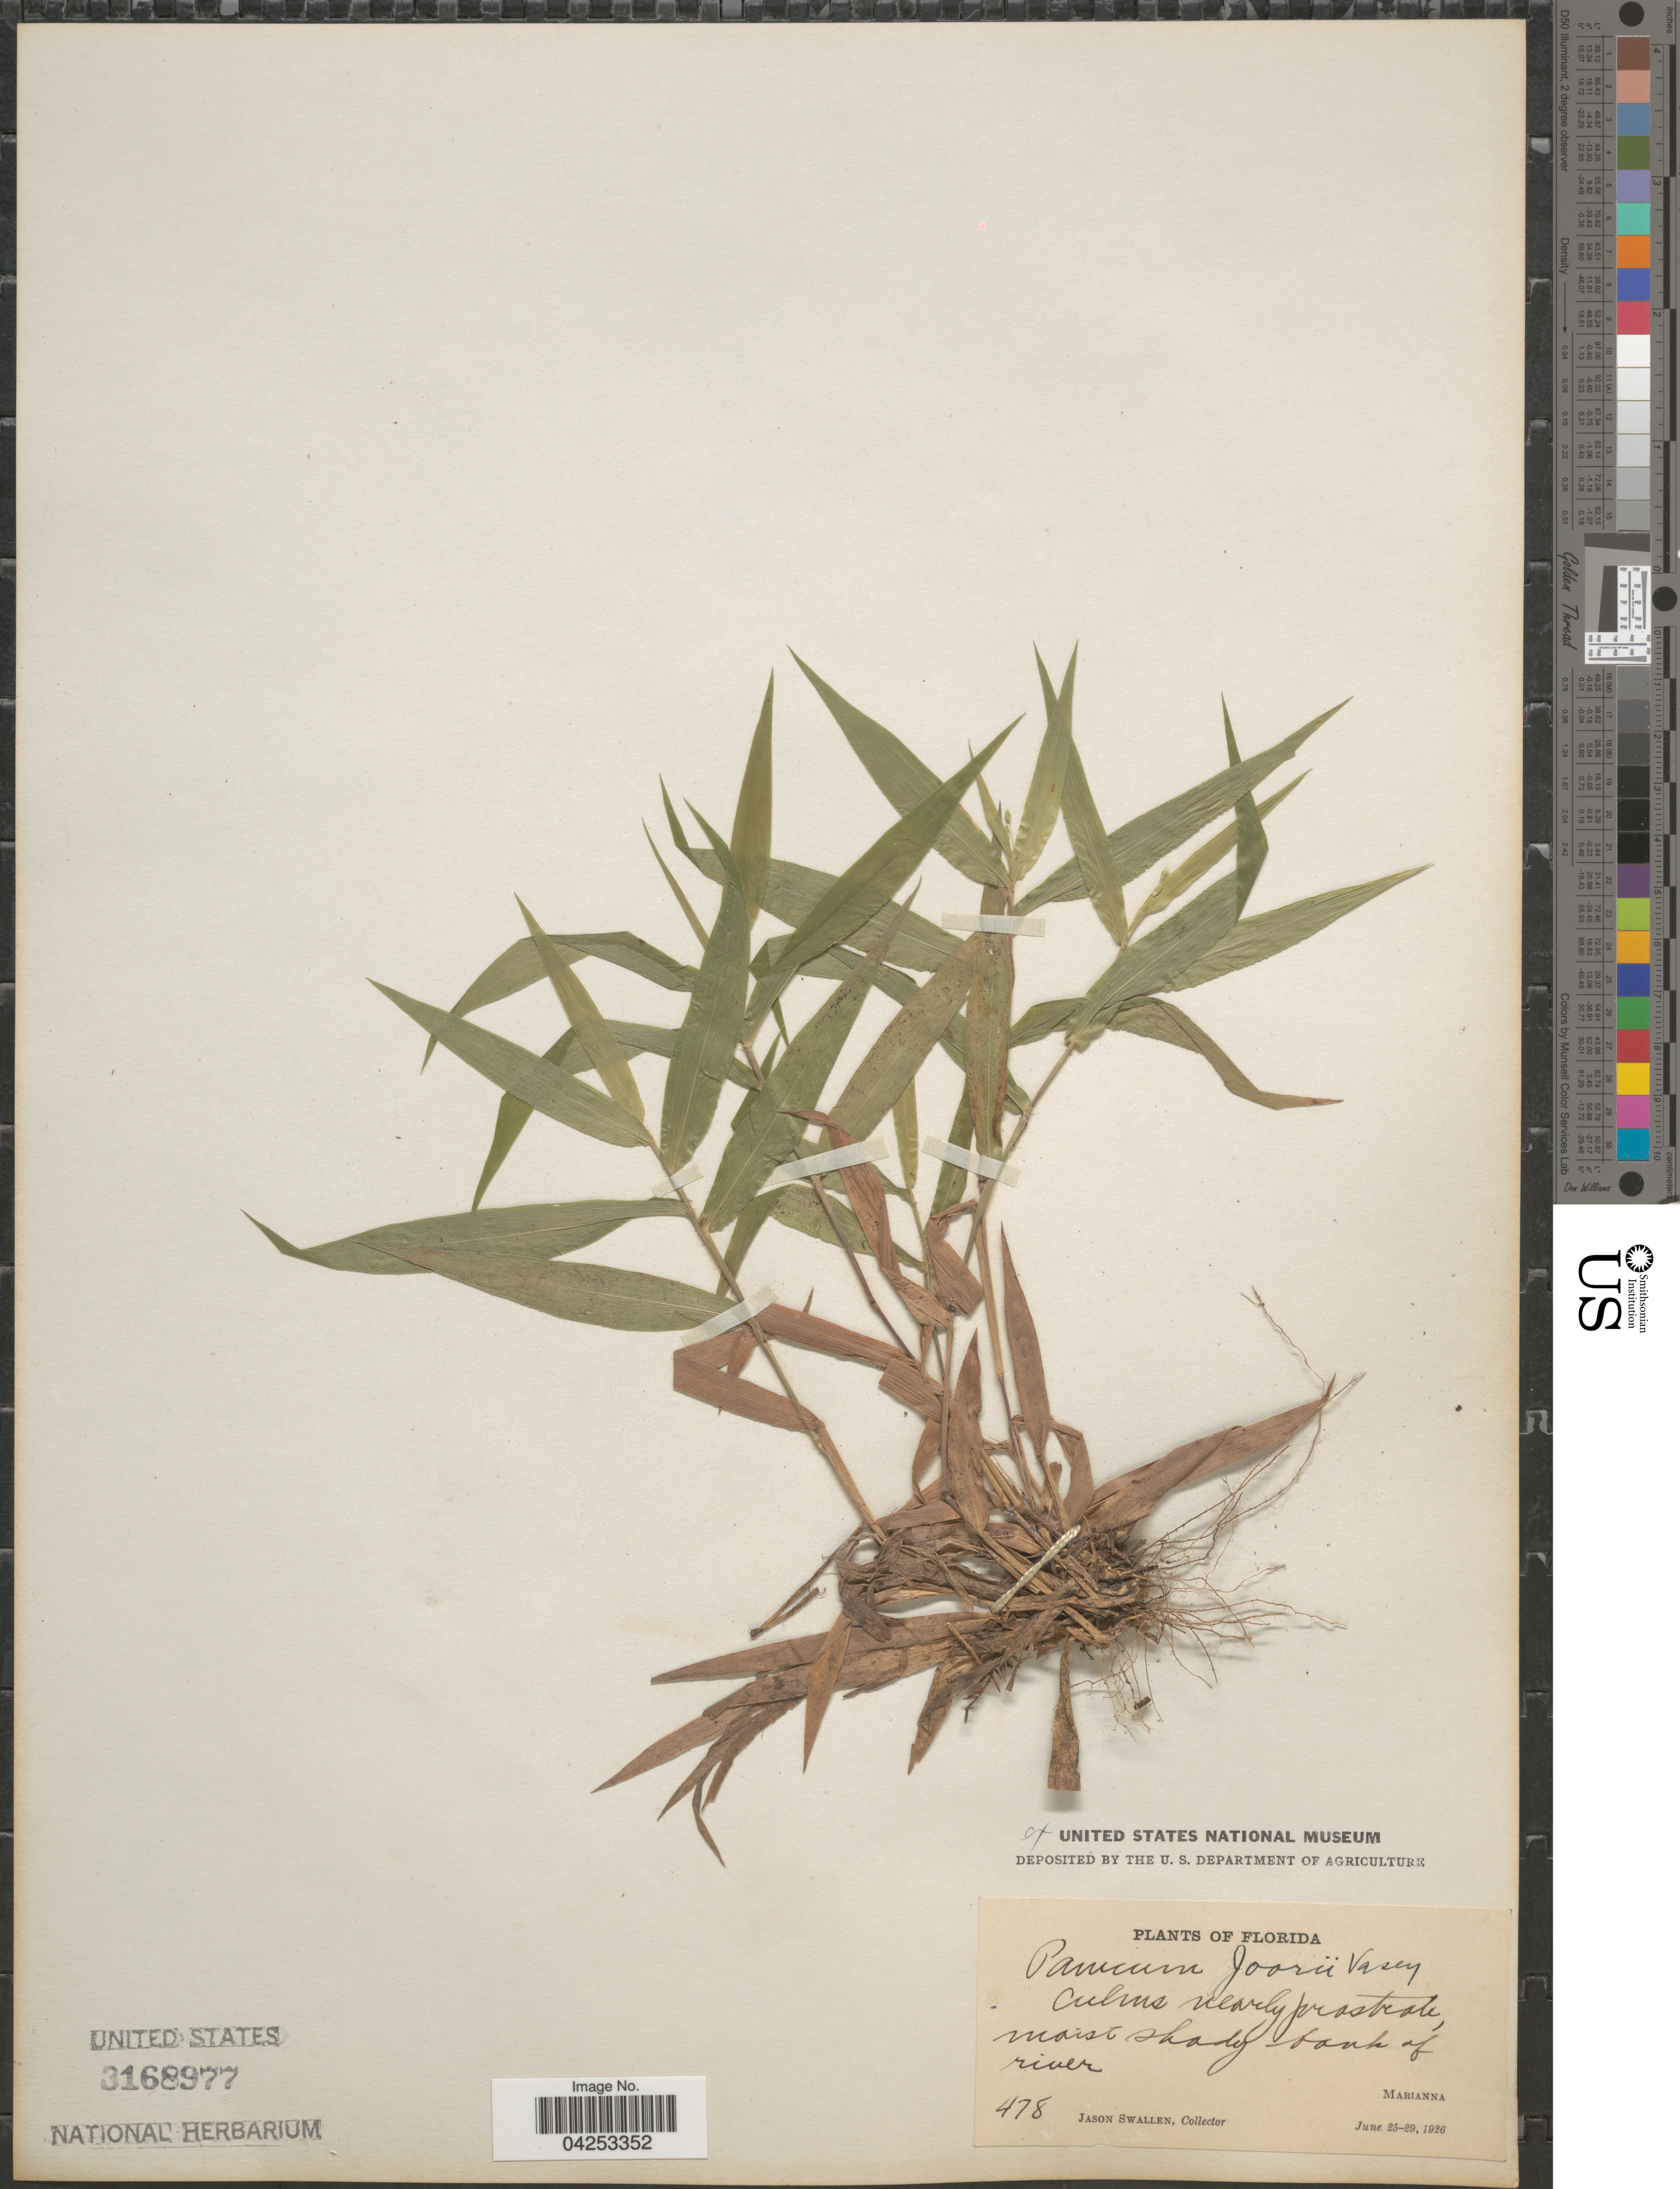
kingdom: Plantae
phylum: Tracheophyta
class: Liliopsida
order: Poales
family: Poaceae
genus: Dichanthelium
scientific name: Dichanthelium commutatum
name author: (Schult.) Gould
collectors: J. R. Swallen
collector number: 478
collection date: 1926-06-25/1926-06-29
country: United States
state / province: Florida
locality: Moist shady bank of river. Marianna.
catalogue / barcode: US 3168977